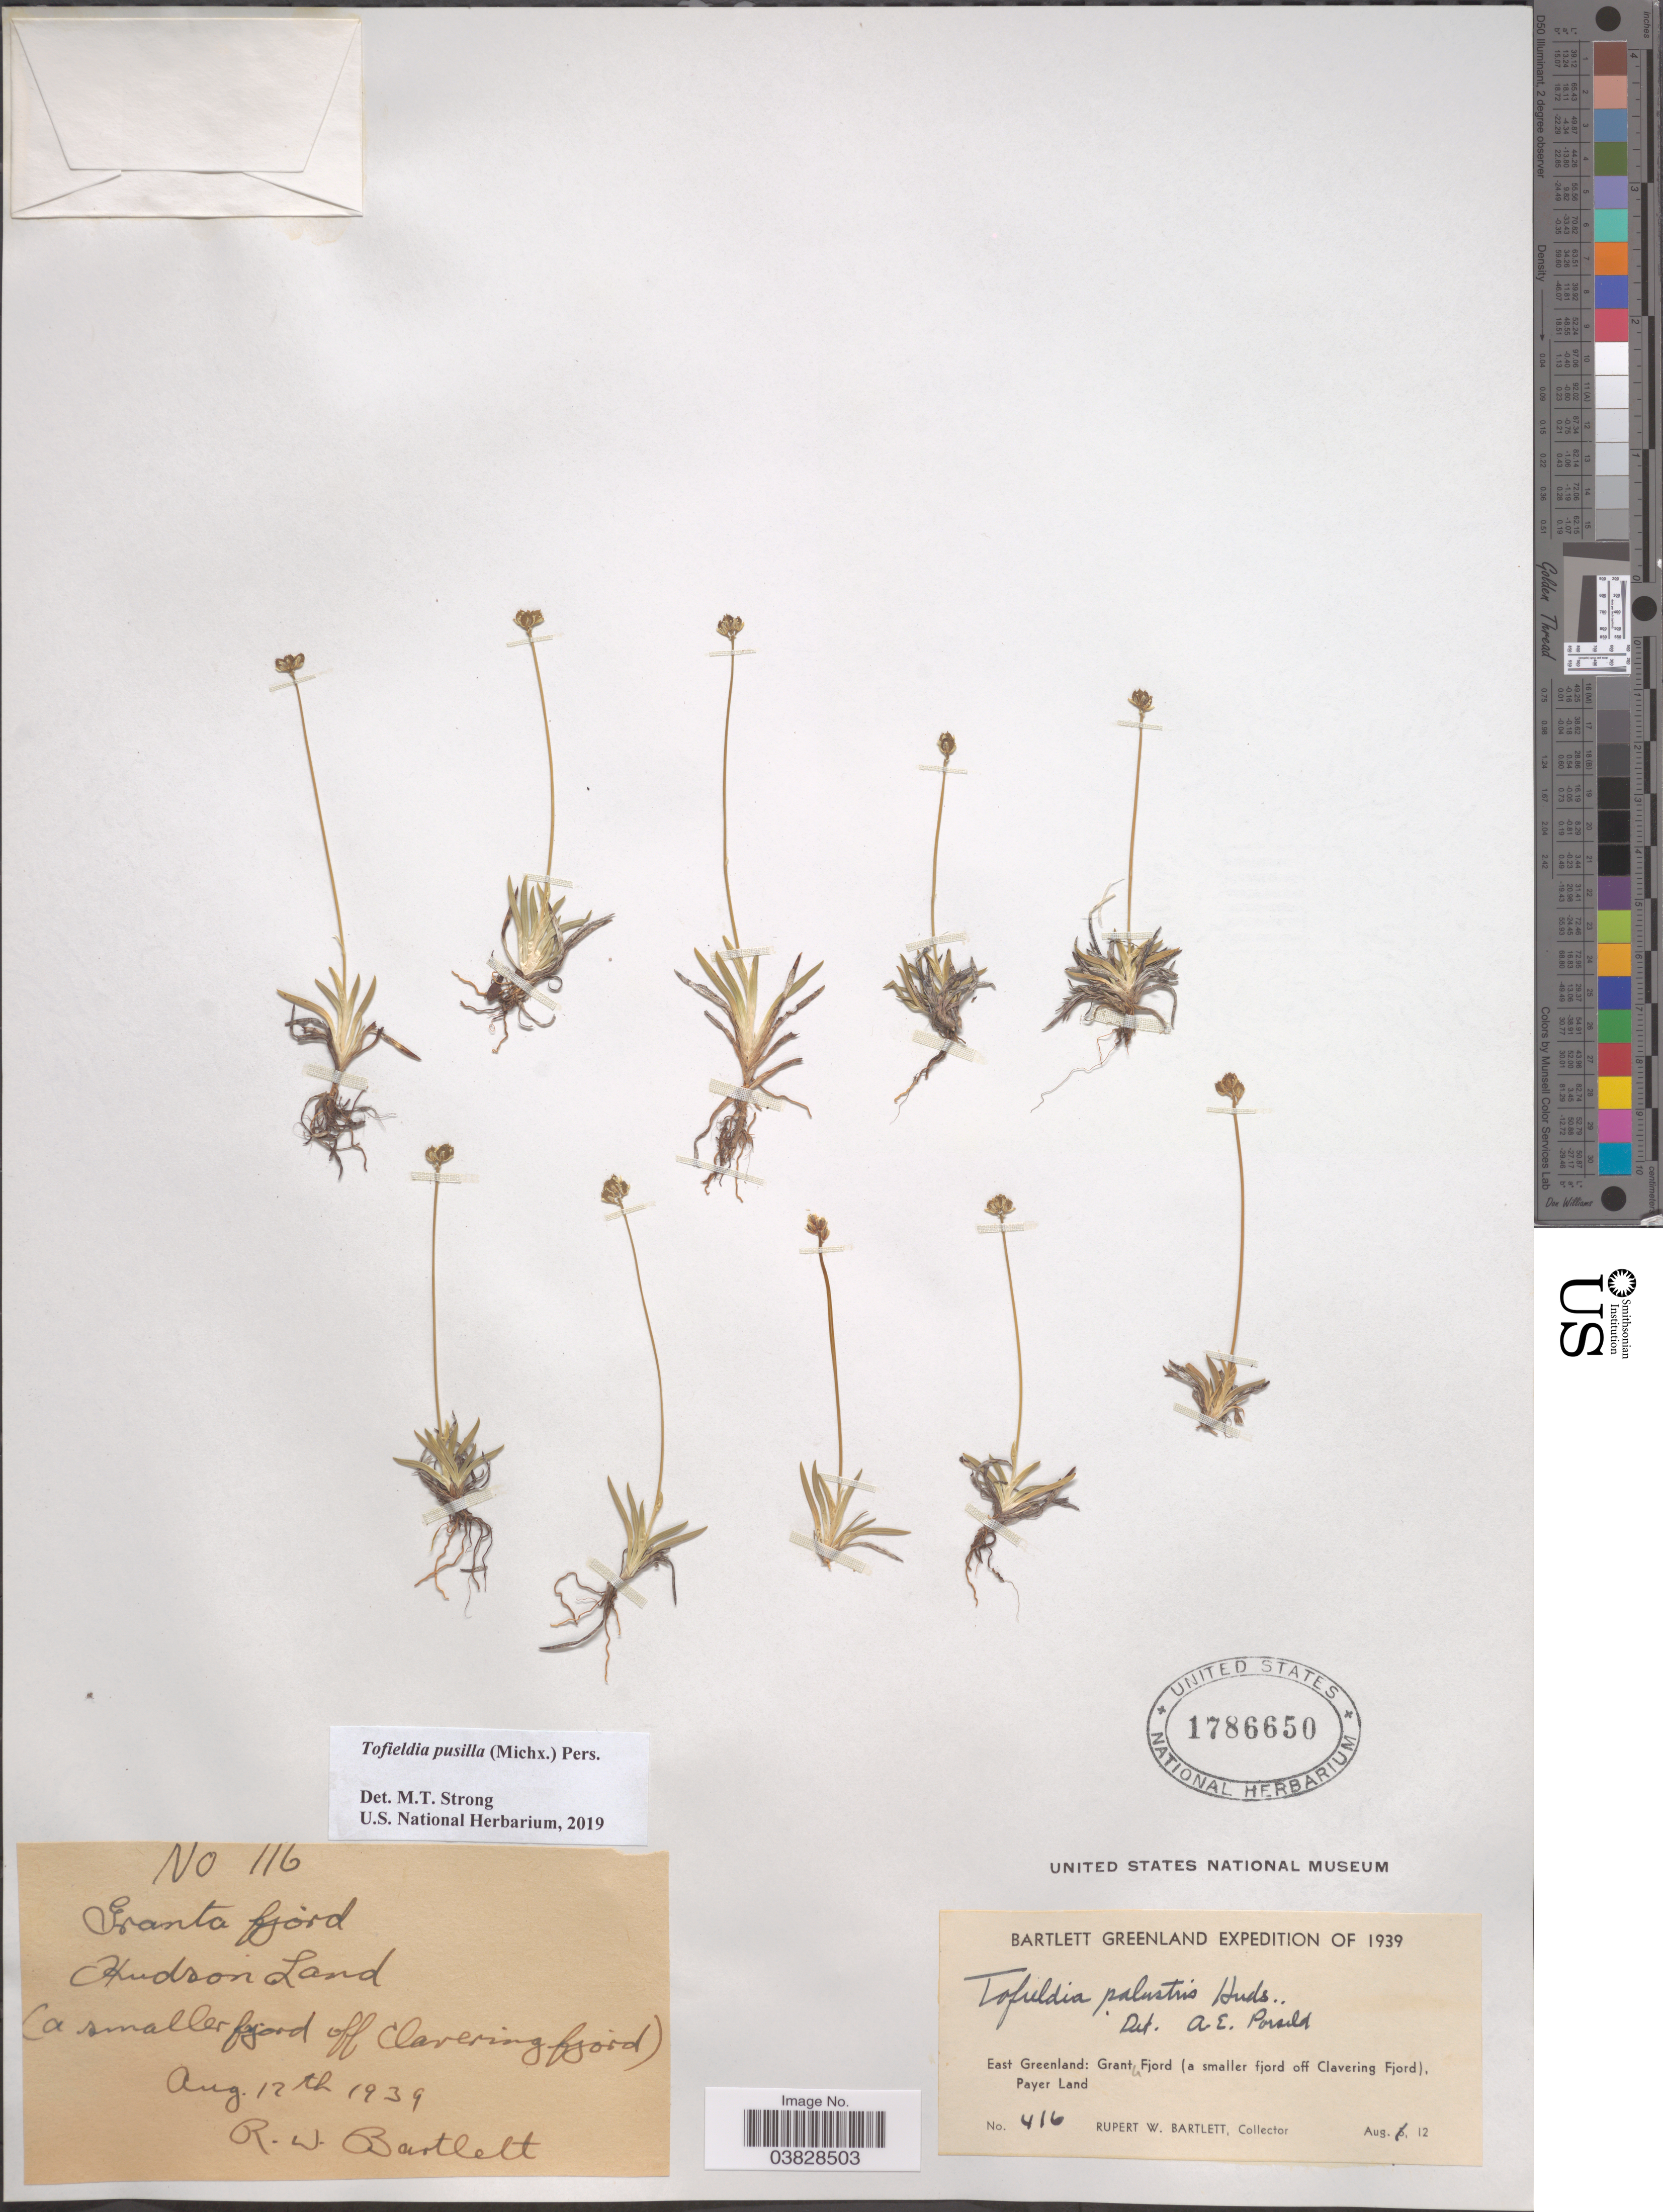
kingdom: Plantae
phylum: Tracheophyta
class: Liliopsida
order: Alismatales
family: Tofieldiaceae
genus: Tofieldia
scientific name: Tofieldia pusilla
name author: (Michx.) Pers.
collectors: R. W. Bartlett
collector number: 416/116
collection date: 1939-08-12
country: Greenland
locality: Granta fjord. Hudson Land. (a smaller fjord off Clavering fjord). East Greenland. Payer Land.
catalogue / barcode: US 1786650